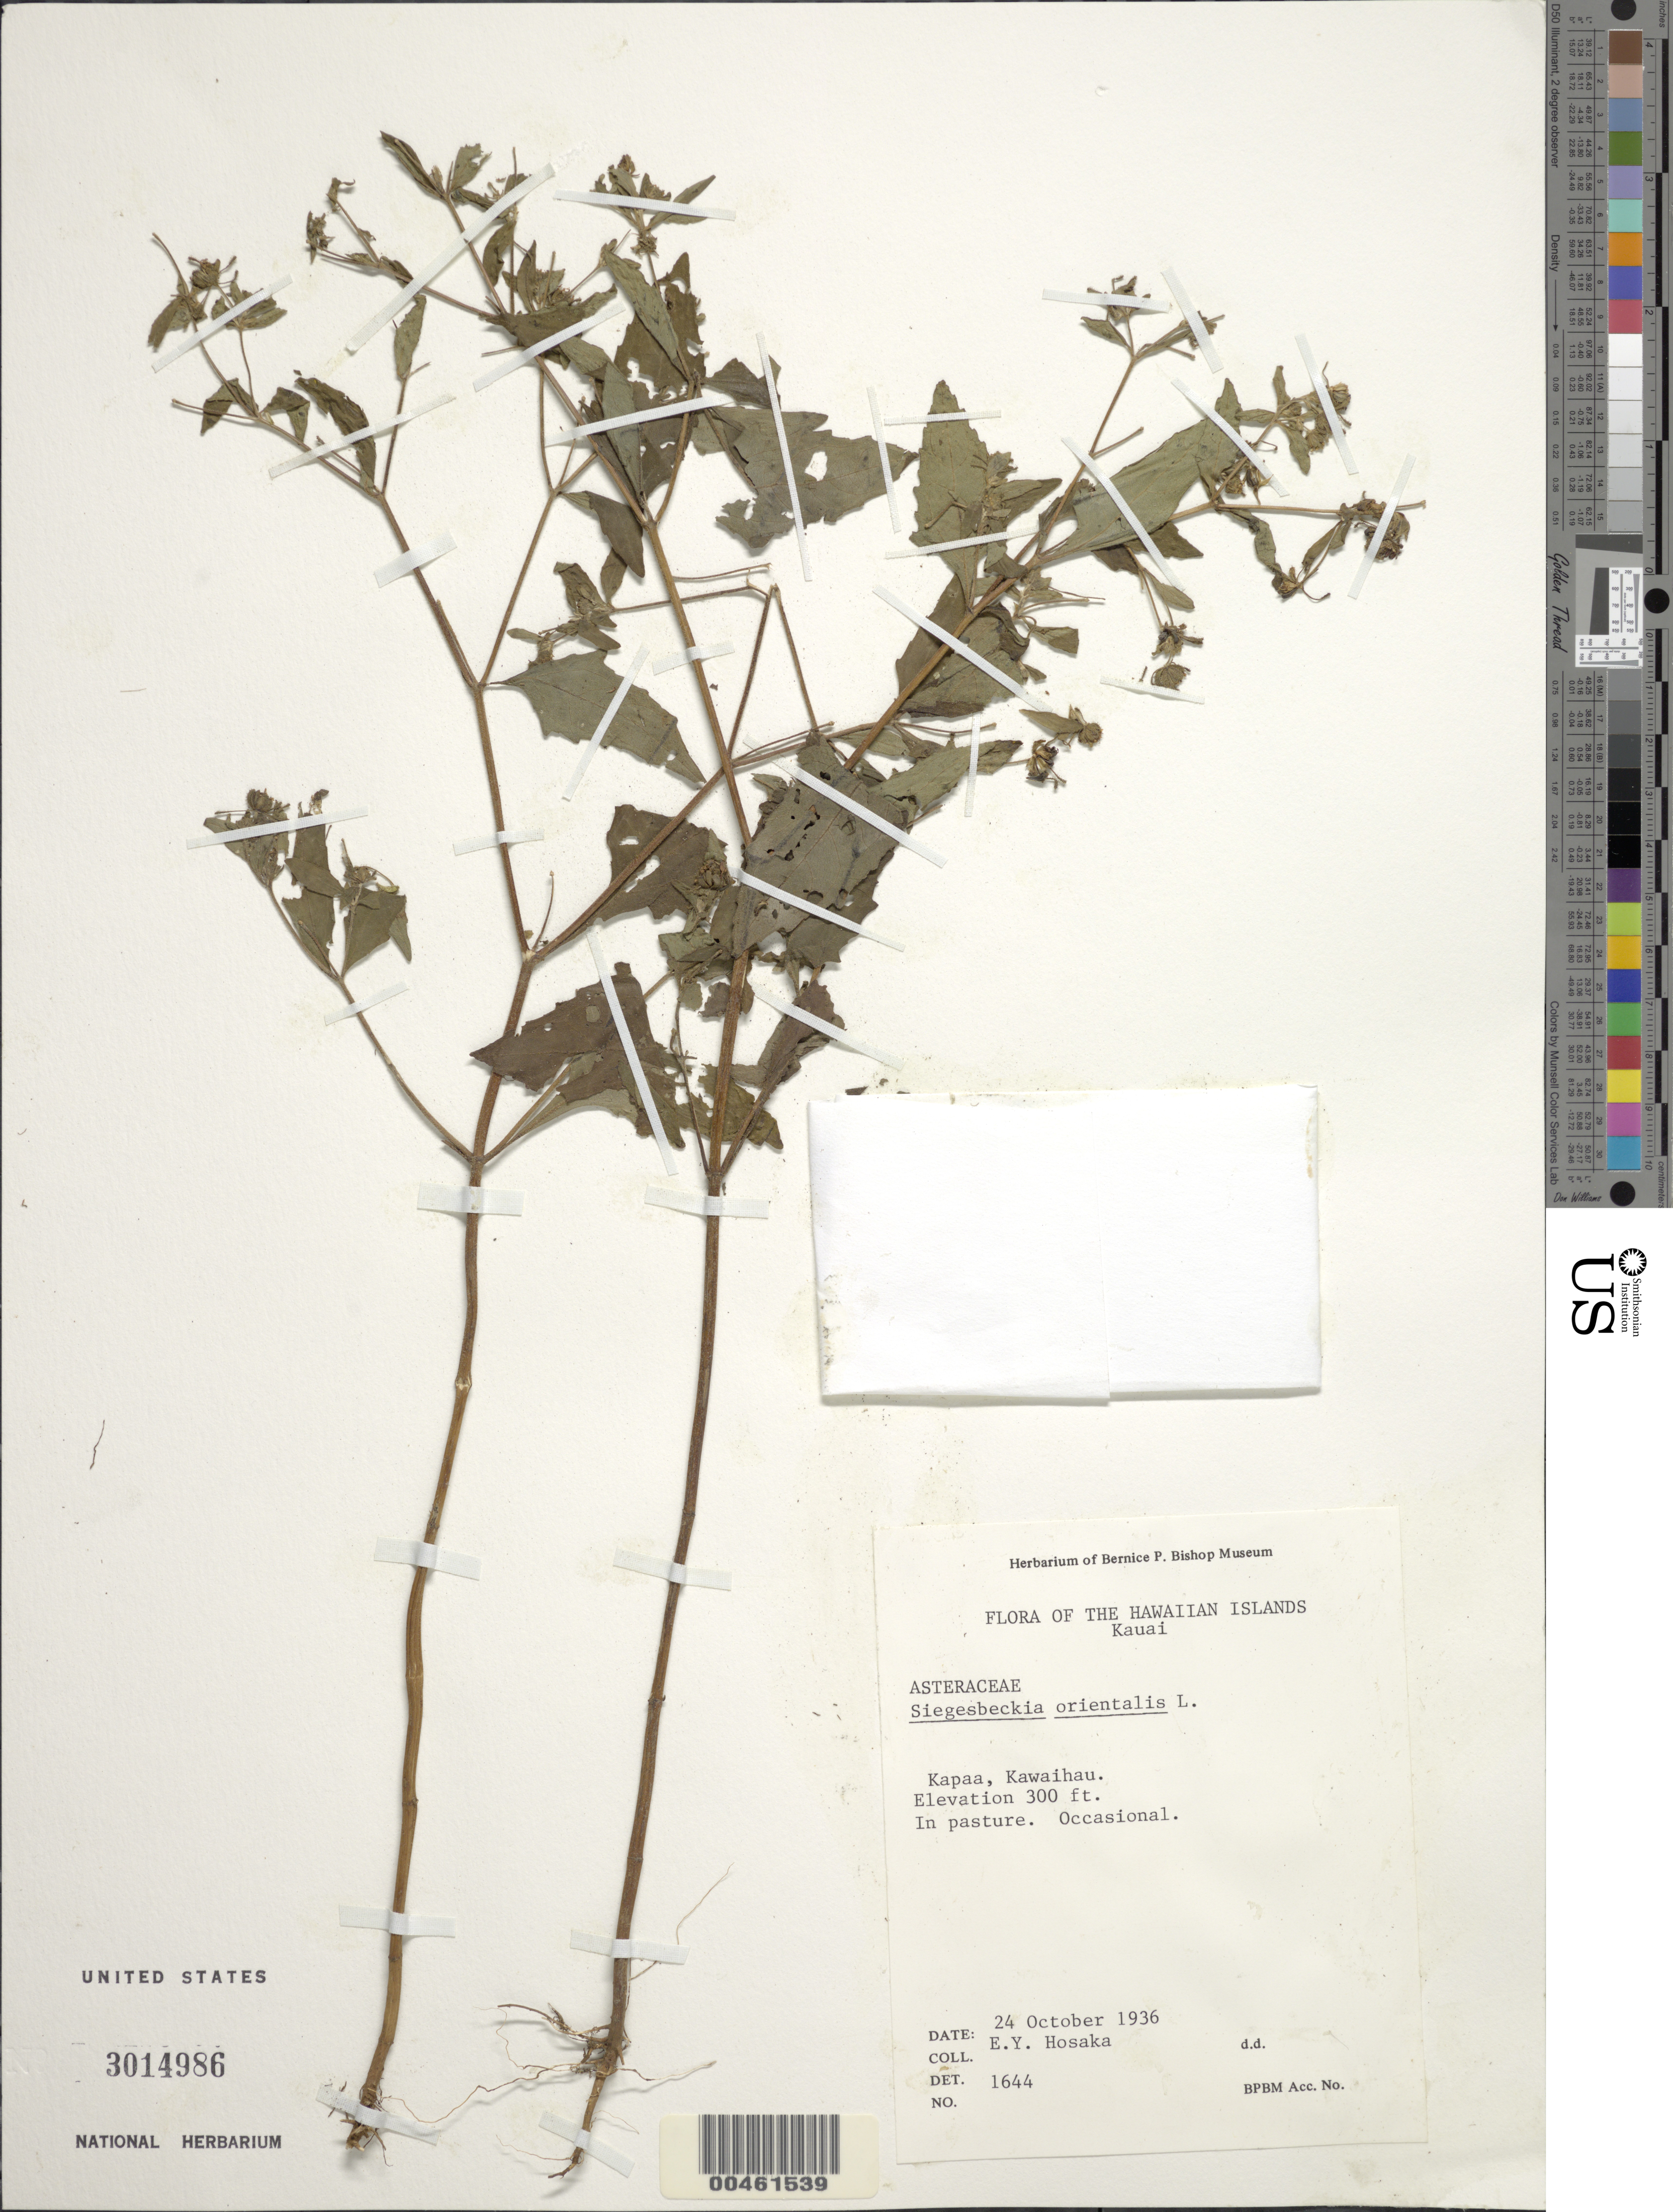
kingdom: Plantae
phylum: Tracheophyta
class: Magnoliopsida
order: Asterales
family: Asteraceae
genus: Sigesbeckia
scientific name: Sigesbeckia orientalis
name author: L.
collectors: E. Y. Hosaka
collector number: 1644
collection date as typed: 24 Oct 1936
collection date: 1936-10-24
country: United States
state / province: Hawaii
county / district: Kauai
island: Kaua'i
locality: Kapaa, Kawaihau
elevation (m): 91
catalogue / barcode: US 3014986